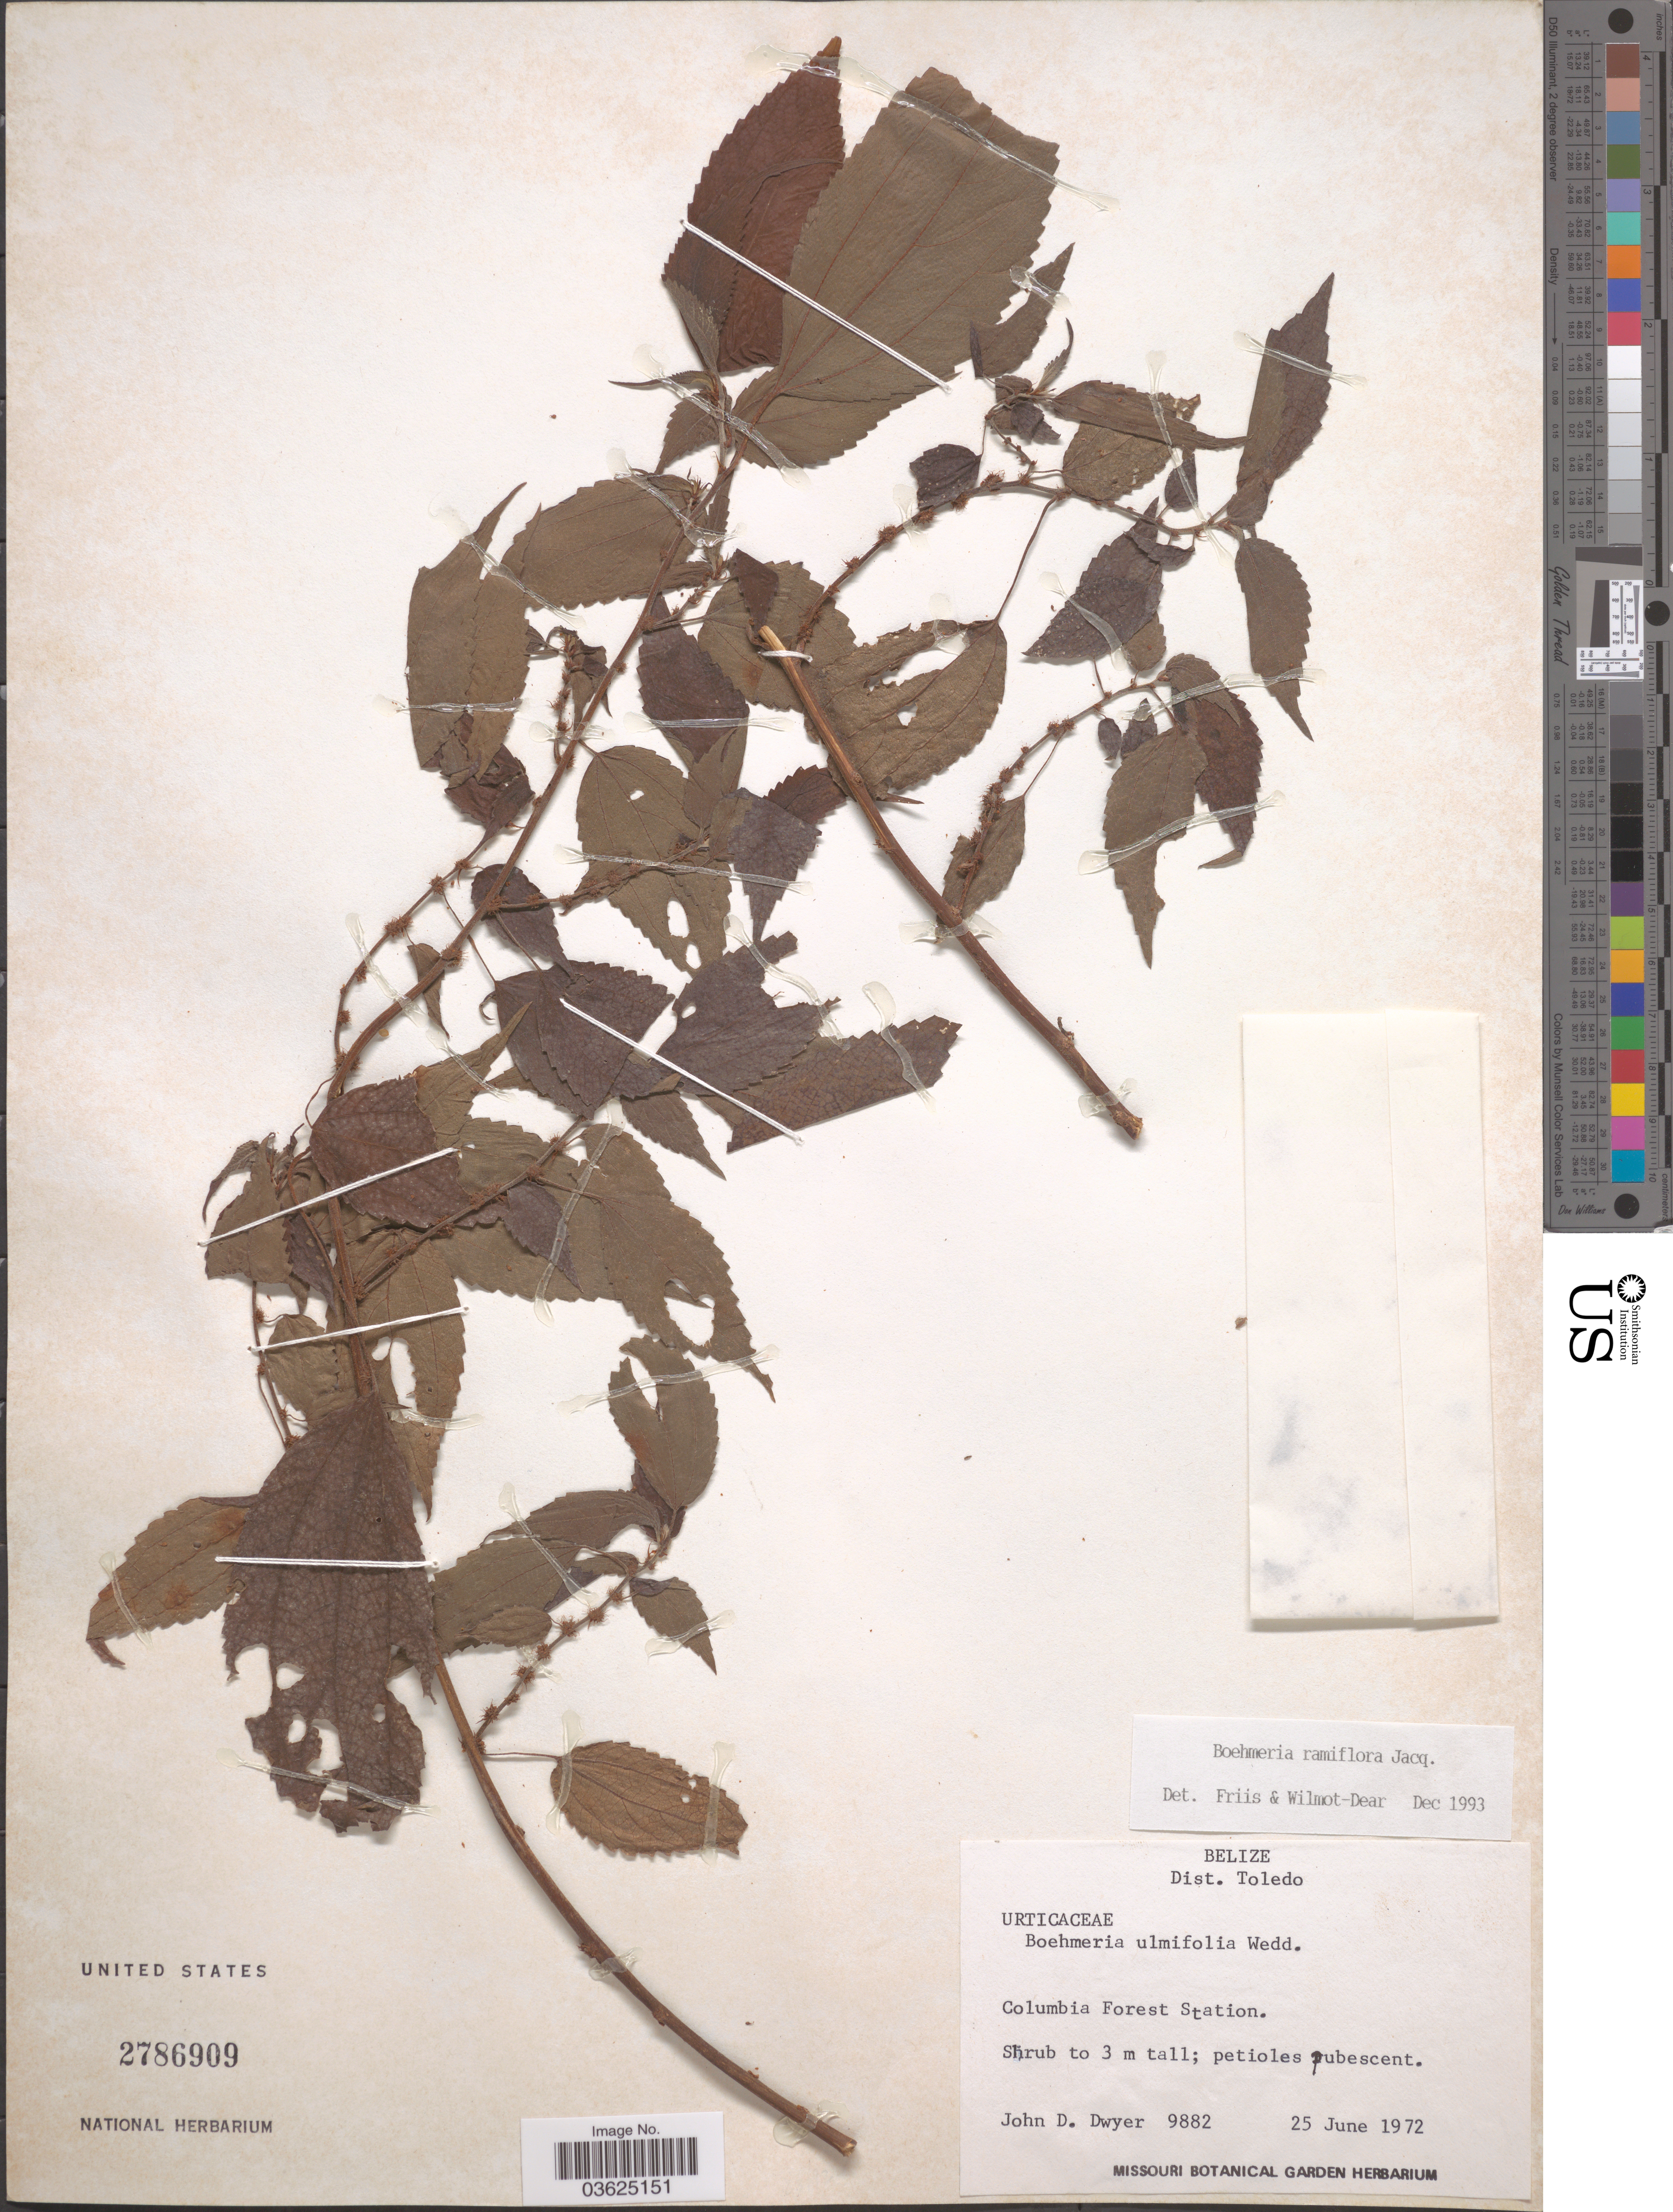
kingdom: Plantae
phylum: Tracheophyta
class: Magnoliopsida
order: Rosales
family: Urticaceae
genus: Boehmeria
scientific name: Boehmeria ulmifolia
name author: Wedd.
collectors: J. D. Dwyer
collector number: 9882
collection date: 1972-06-25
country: Belize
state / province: Toledo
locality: Dist. Toledo. Columbia Forest Station.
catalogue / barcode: US 2786909